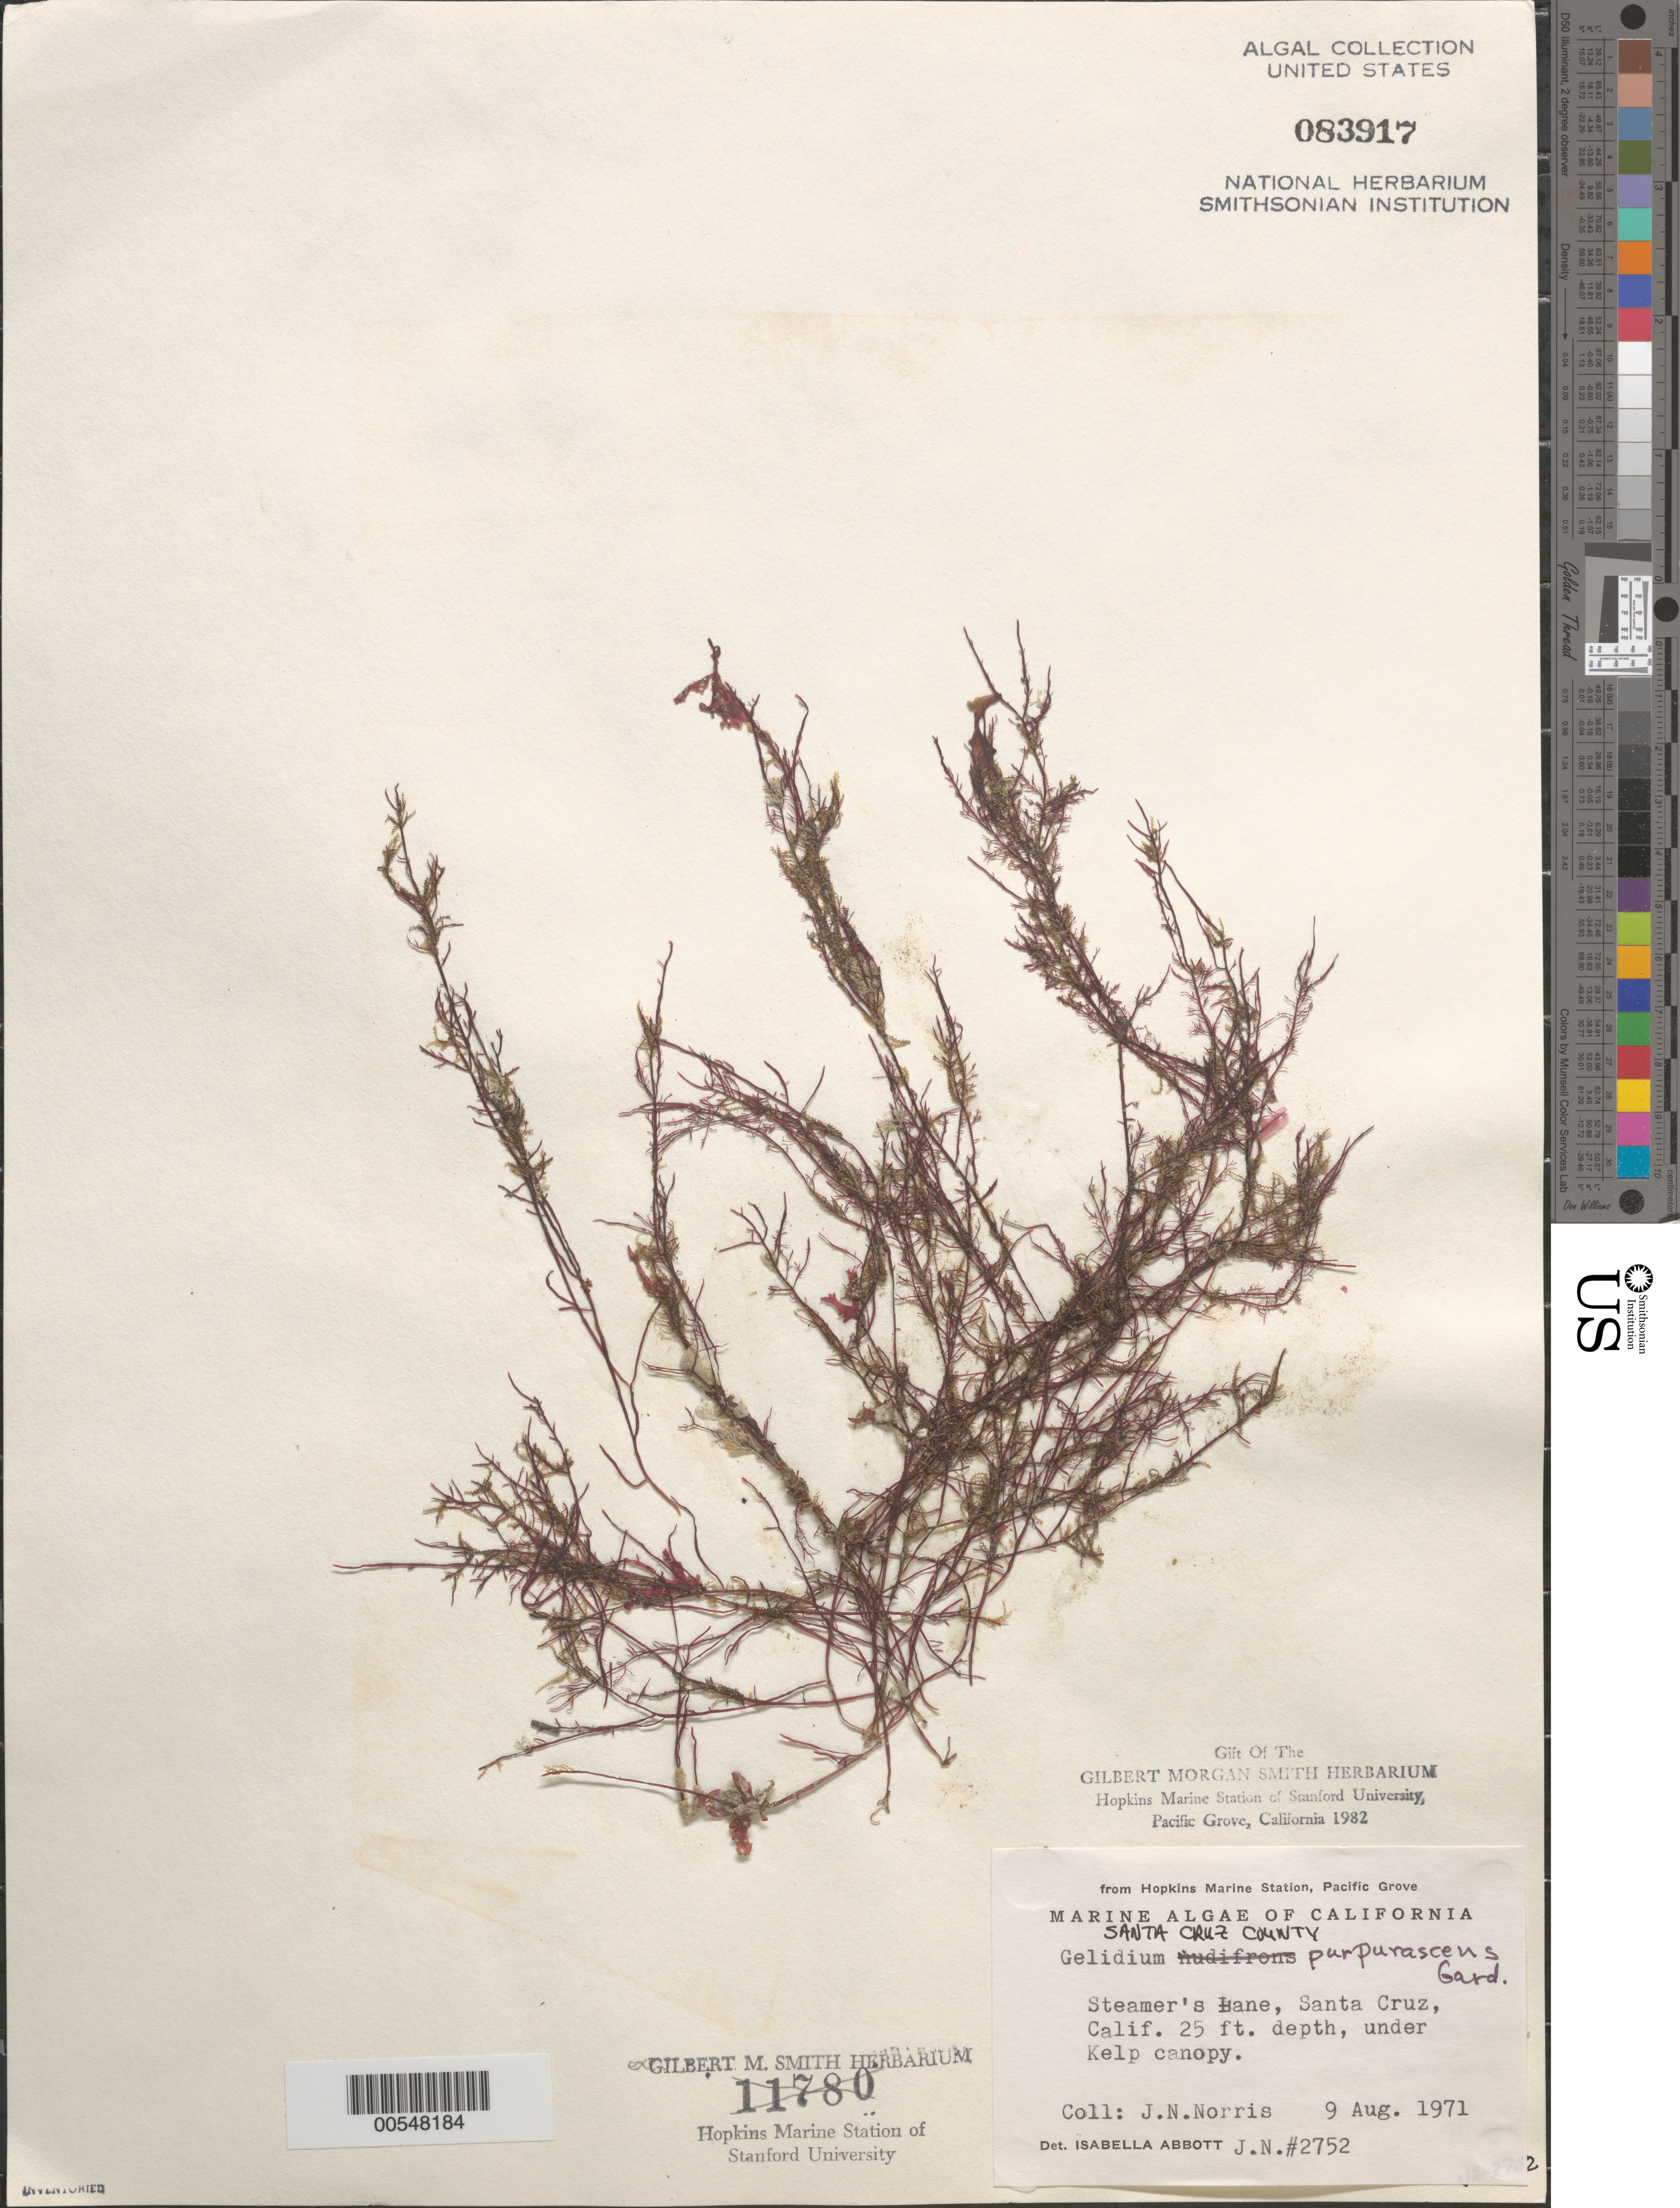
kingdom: Plantae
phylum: Rhodophyta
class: Florideophyceae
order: Gelidiales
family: Gelidiaceae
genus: Gelidium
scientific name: Gelidium purpurascens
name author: N.L. Gardner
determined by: Abbott, Isabella A.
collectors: J. N. Norris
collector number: JN-2752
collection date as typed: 09 Aug 1971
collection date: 1971-08-09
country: United States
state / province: California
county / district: Santa Cruz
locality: Steamer's Lane, Santa Cruz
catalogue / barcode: US 83917